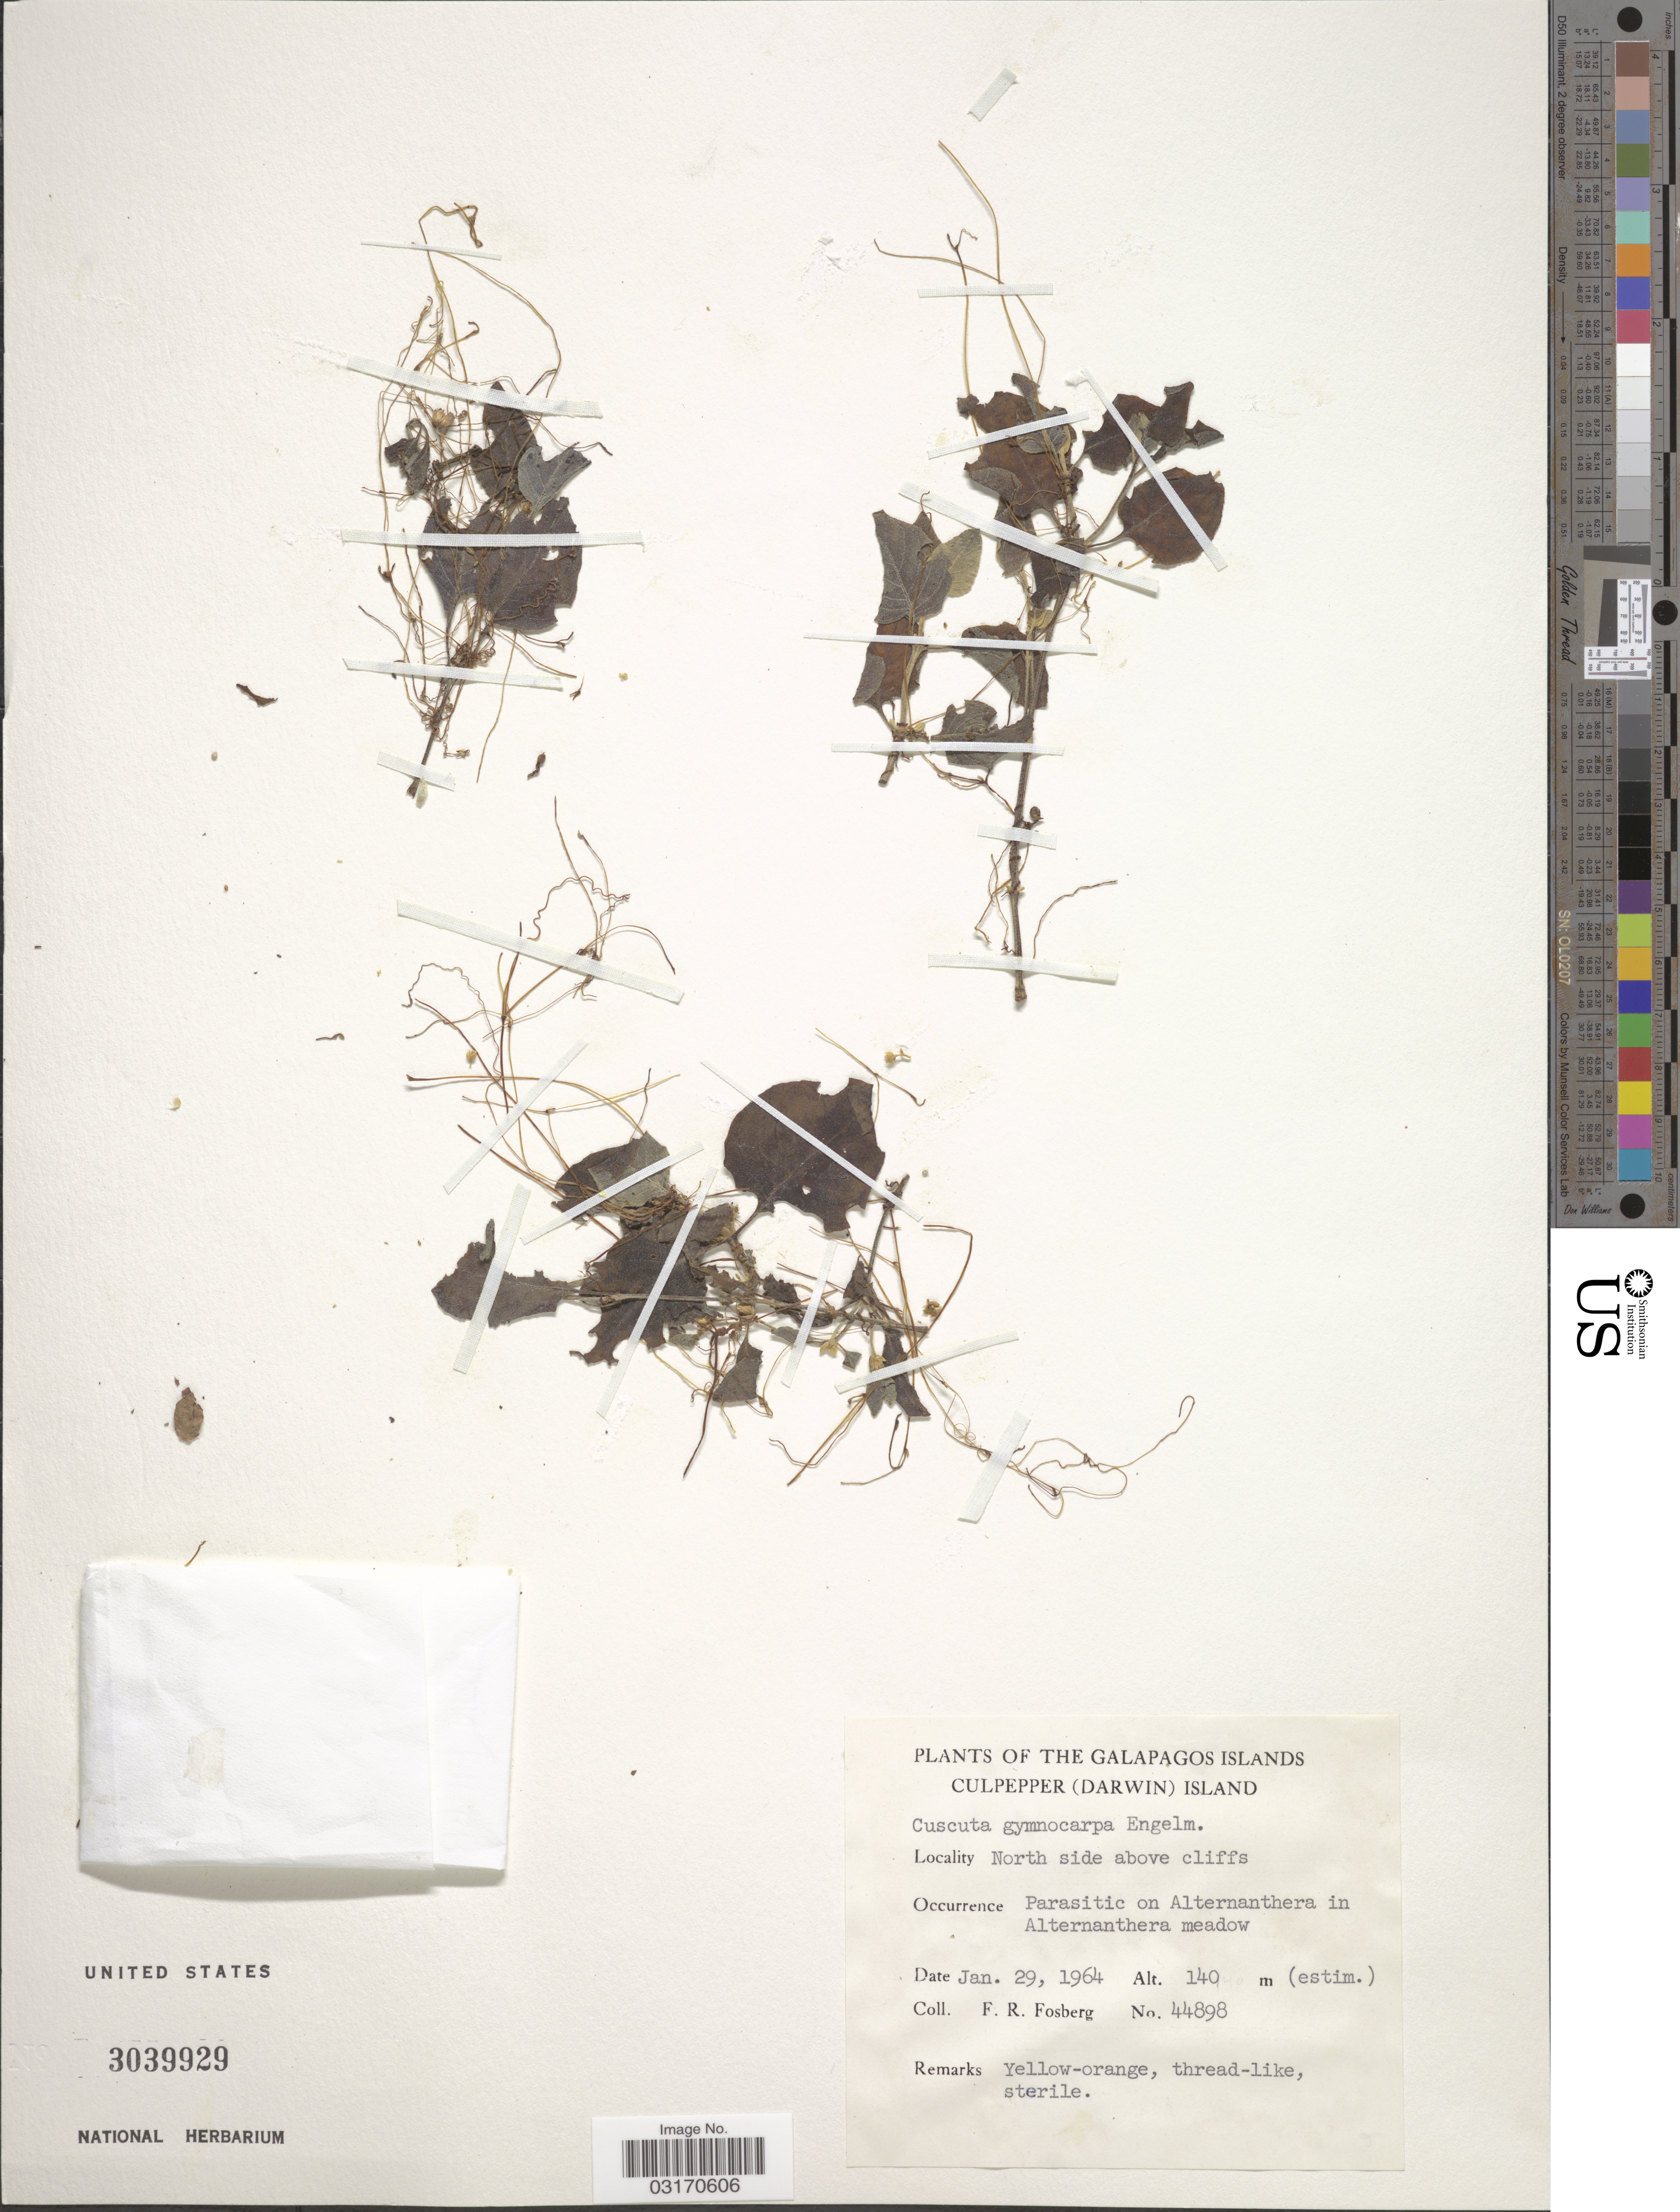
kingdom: Plantae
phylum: Tracheophyta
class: Magnoliopsida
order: Solanales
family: Convolvulaceae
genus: Cuscuta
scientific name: Cuscuta gymnocarpa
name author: Engelm.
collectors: F. R. Fosberg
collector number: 44898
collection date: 1964-01-29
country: Ecuador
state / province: Colón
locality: The Galapagos Islands. Culpepper (Darwin) Island. North side above cliffs.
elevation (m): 140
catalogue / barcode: US 3039929